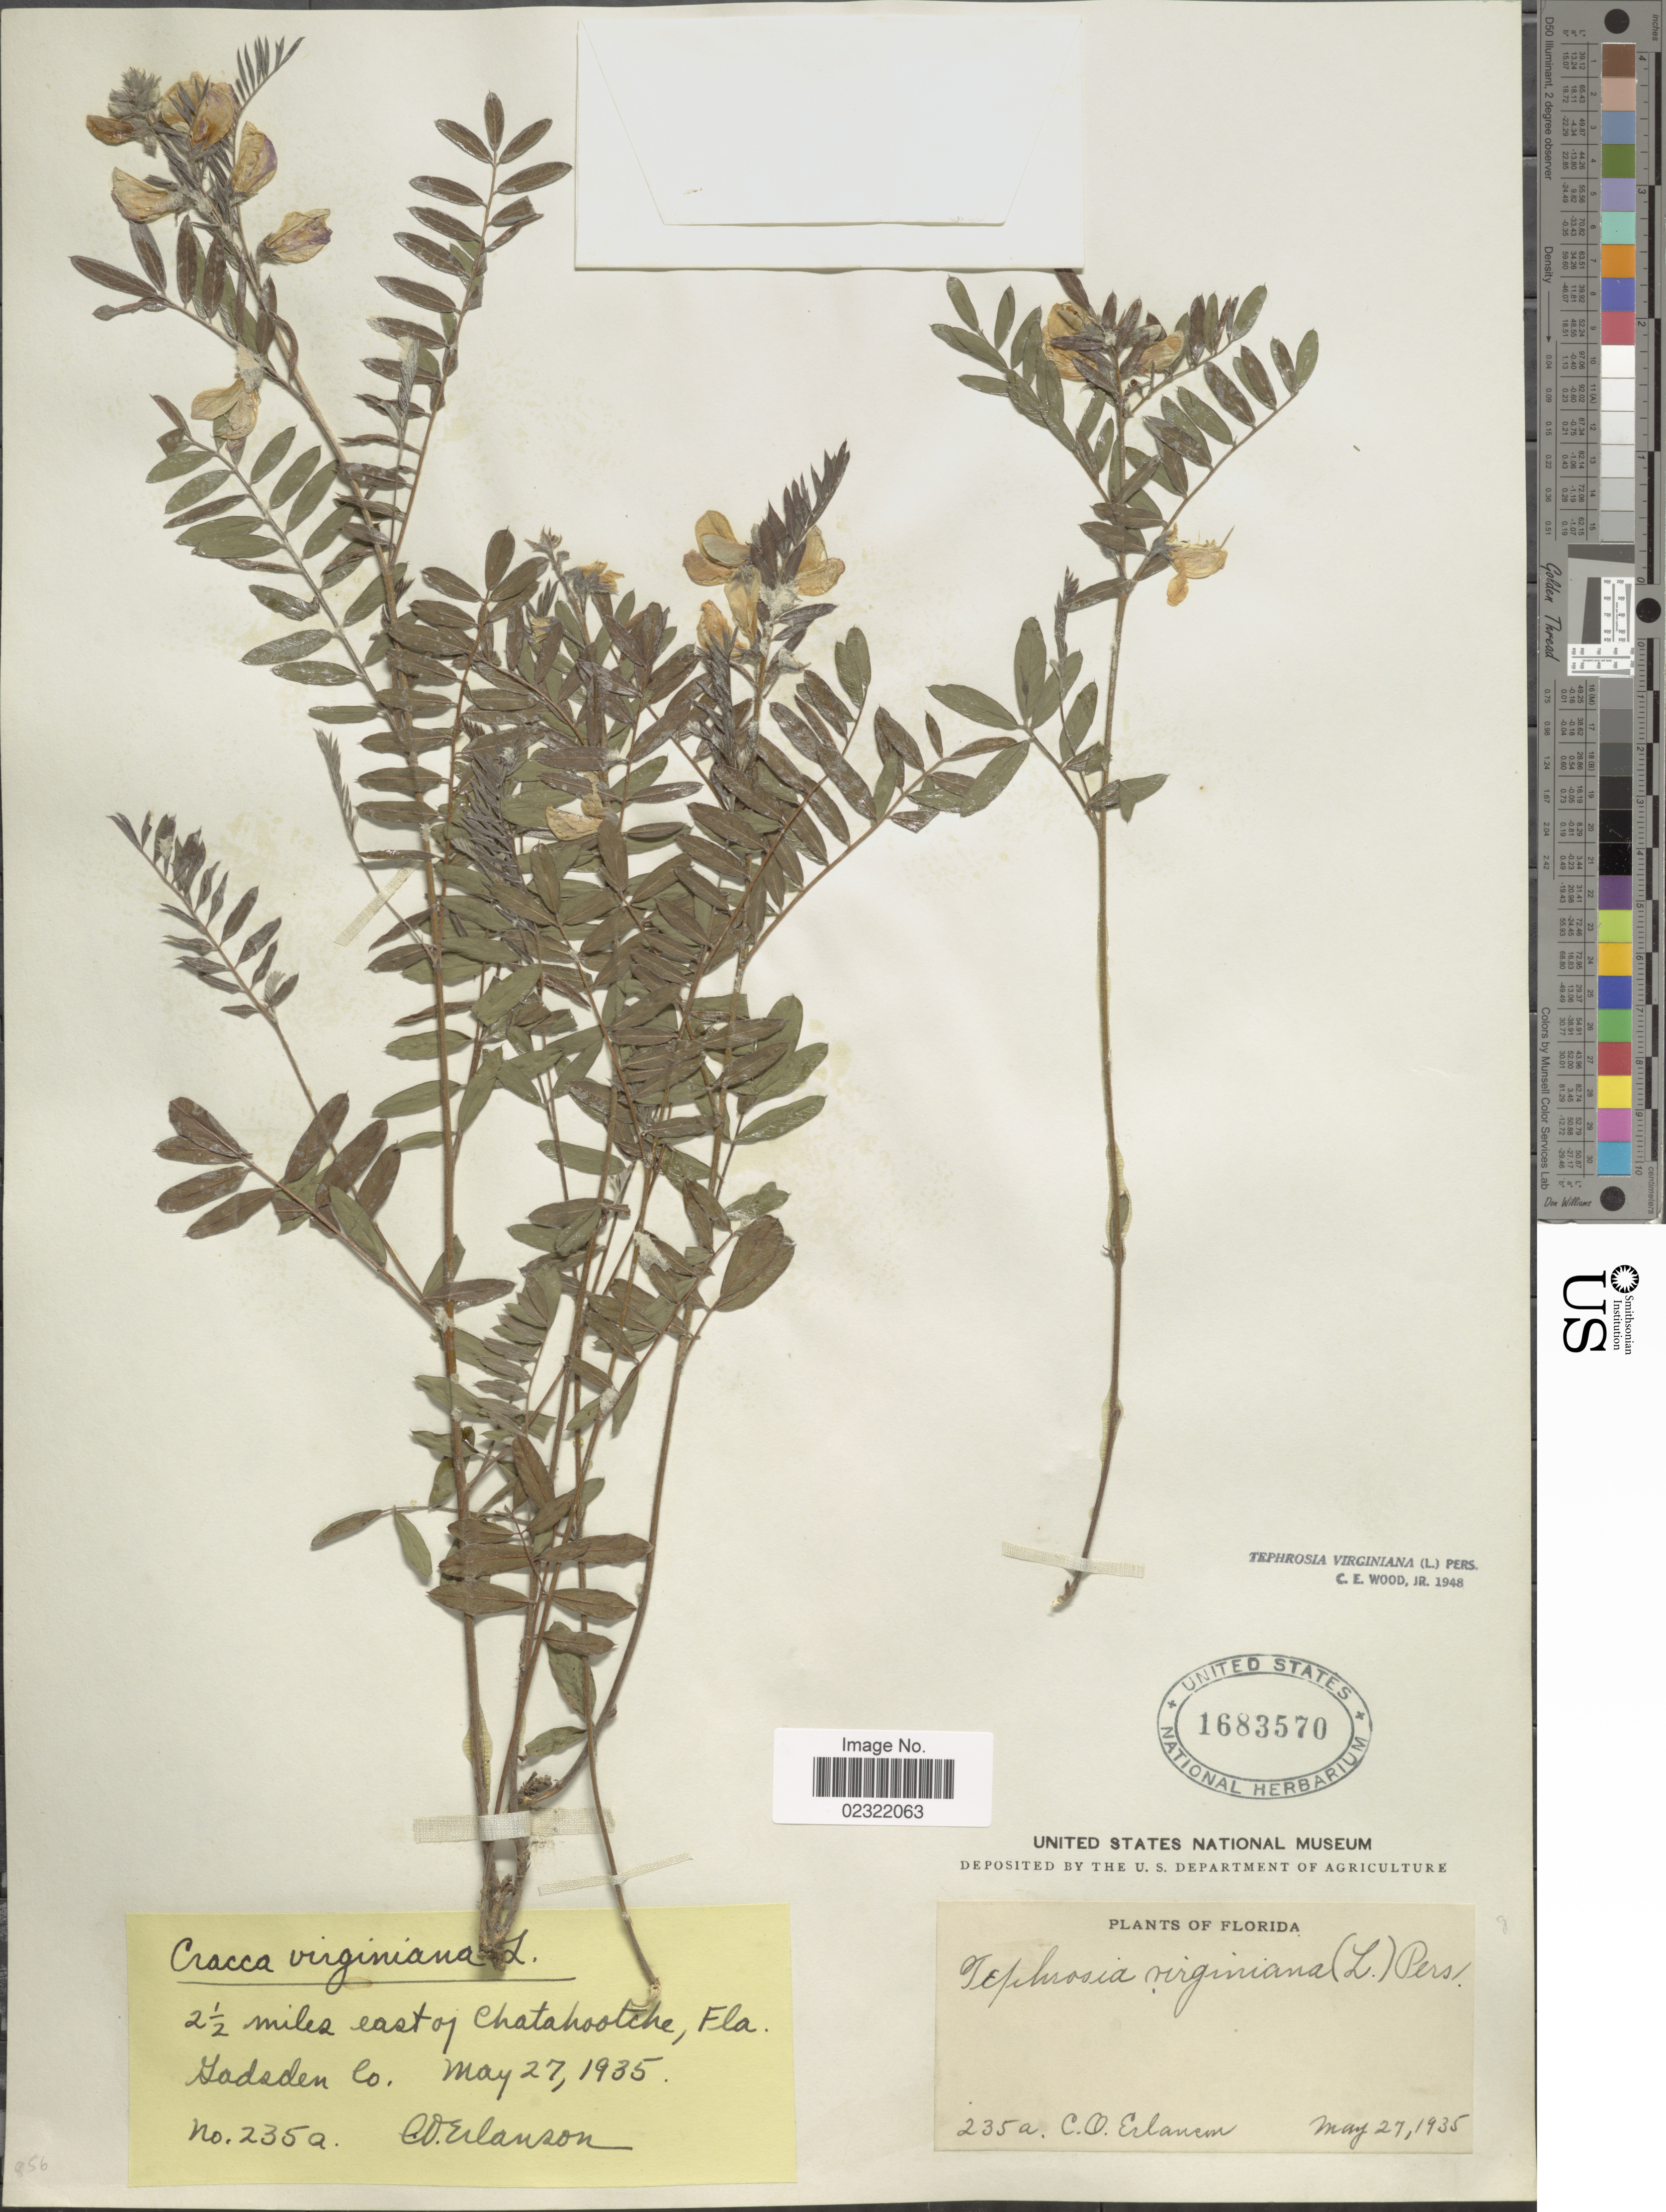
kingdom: Plantae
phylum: Tracheophyta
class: Magnoliopsida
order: Fabales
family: Fabaceae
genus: Tephrosia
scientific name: Tephrosia virginiana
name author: (L.) Pers.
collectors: C. O. Erlanson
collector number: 235a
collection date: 1935-05-27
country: United States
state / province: Florida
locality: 2½ miles east of Chatahootche, Gadsden Co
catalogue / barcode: US 1683570